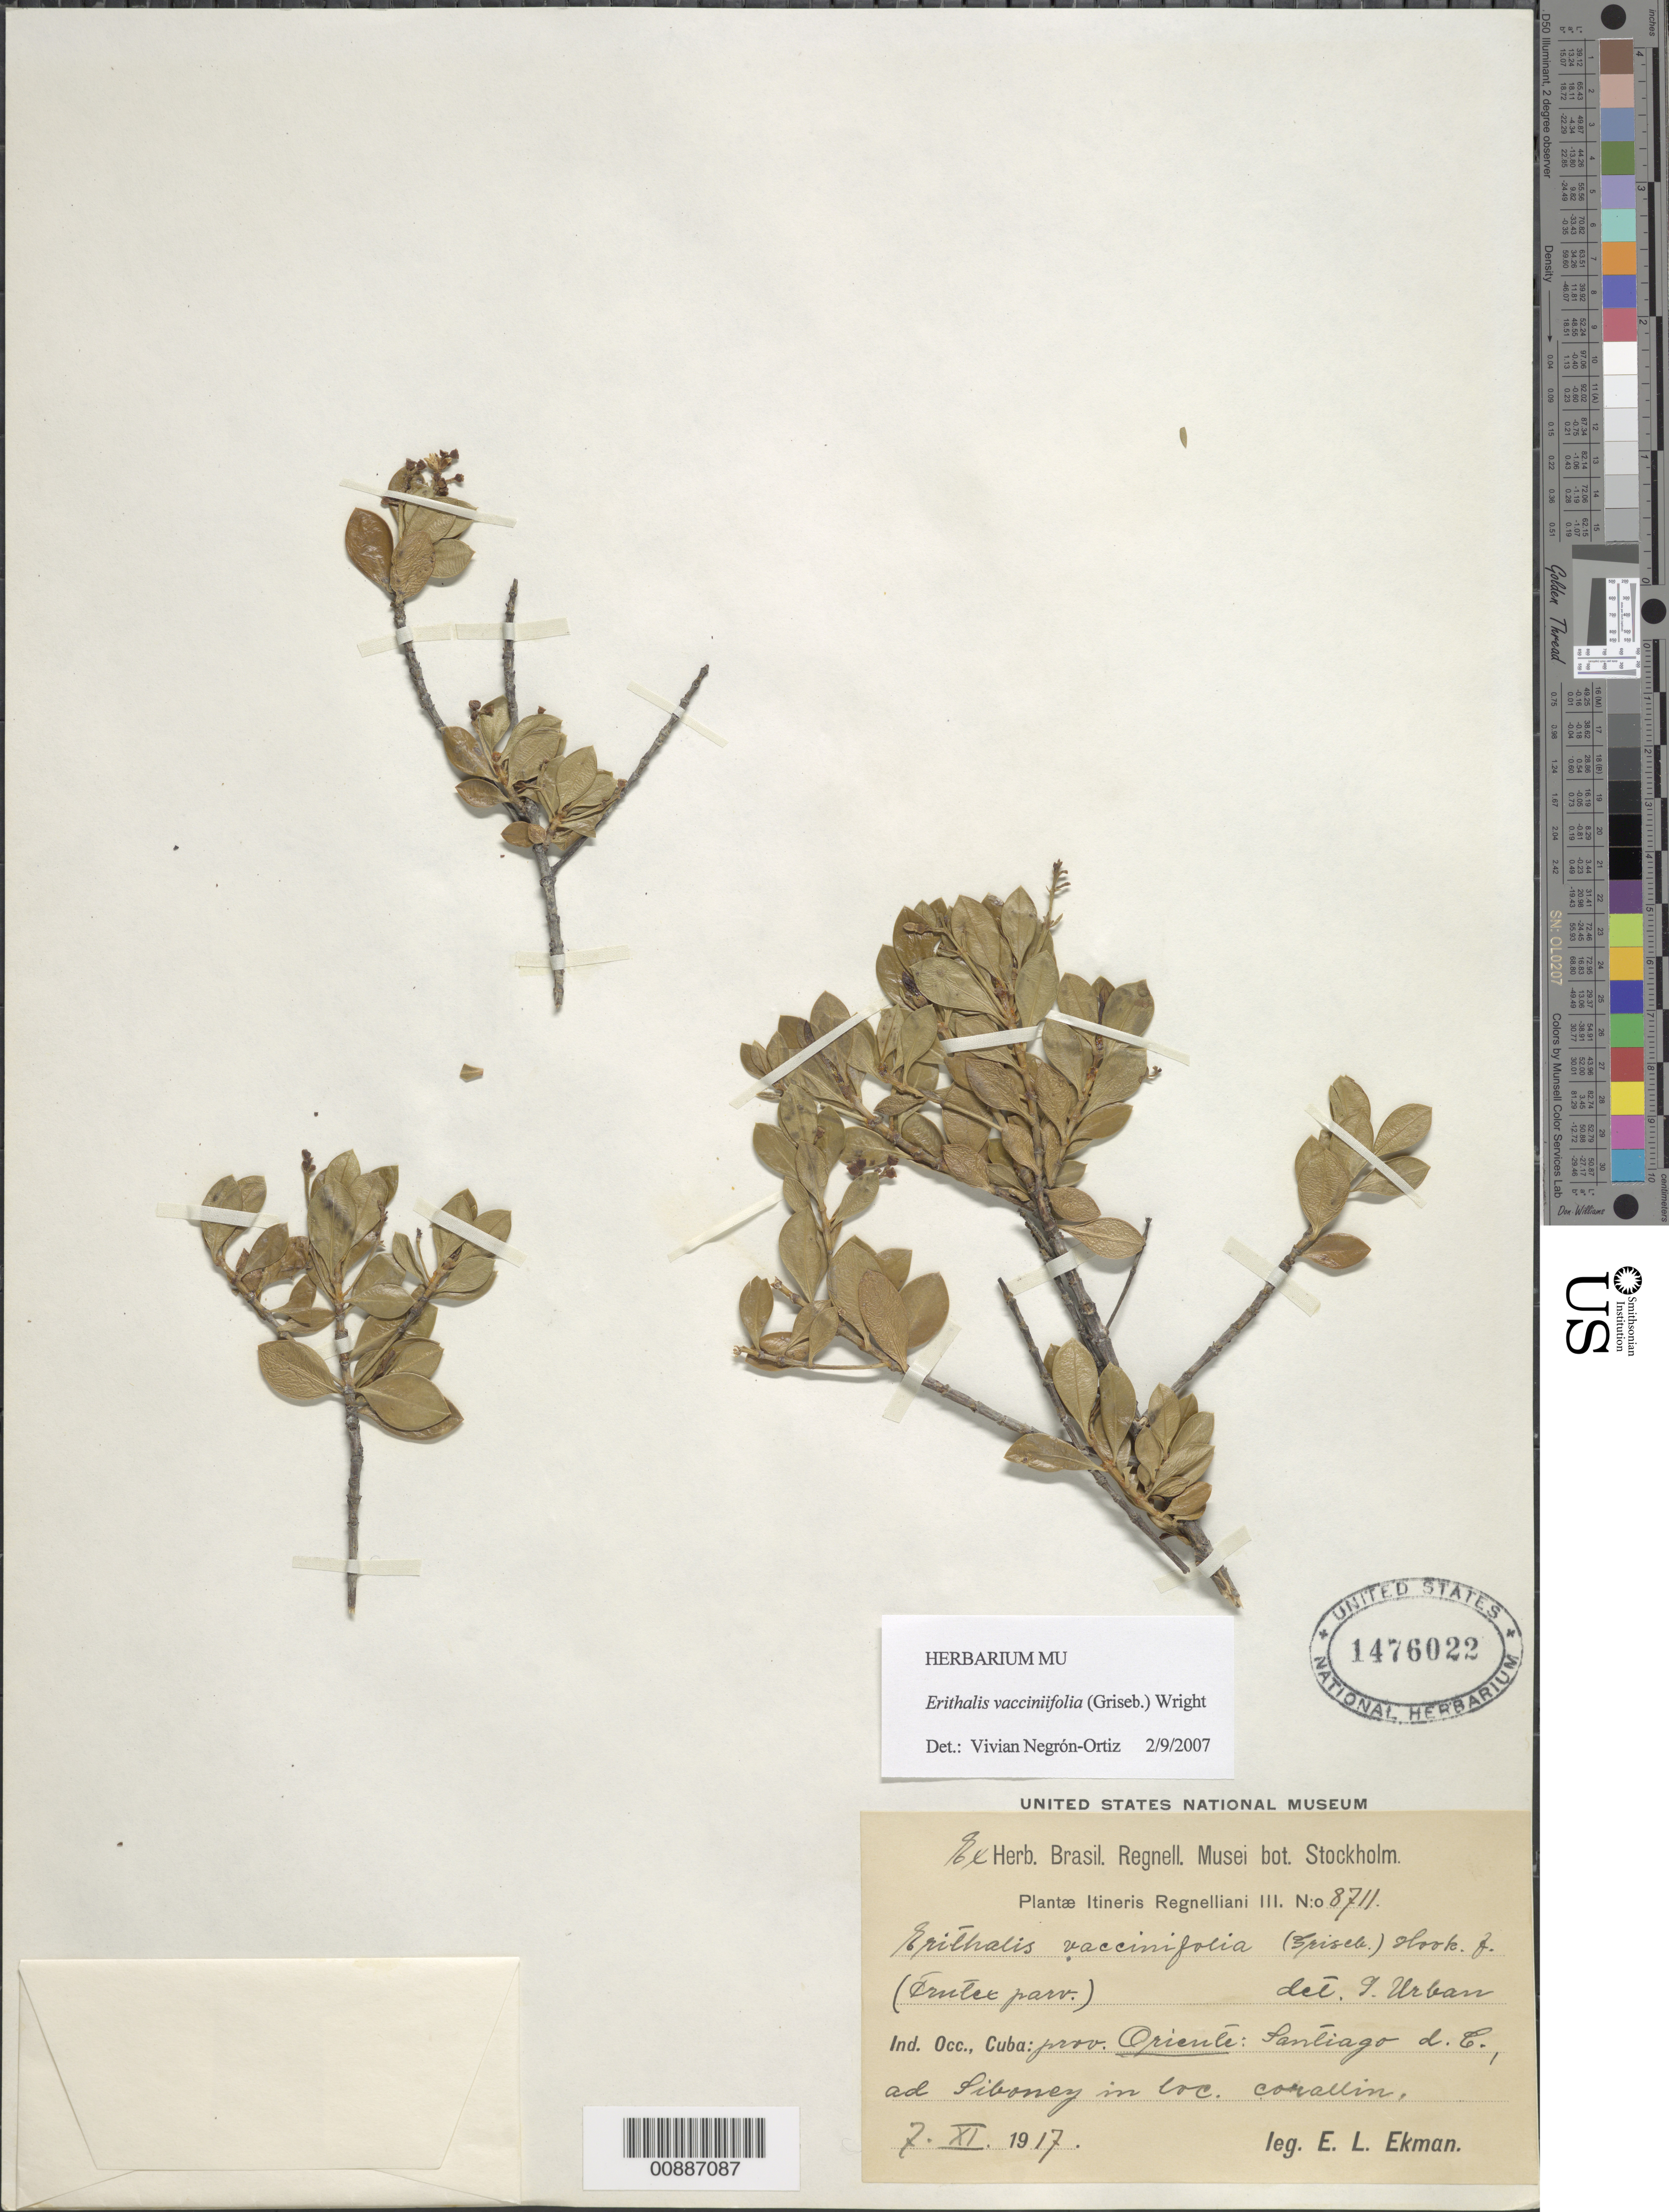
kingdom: Plantae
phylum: Tracheophyta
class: Magnoliopsida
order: Gentianales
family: Rubiaceae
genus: Erithalis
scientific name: Erithalis vacciniifolia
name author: (Griseb.) C. Wright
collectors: E. L. Ekman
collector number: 8711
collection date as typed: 07 Nov 1917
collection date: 1917-11-07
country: Cuba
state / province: Oriente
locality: Santiago s. C., ad Siboney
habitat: In loc. Corallin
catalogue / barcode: US 1476022